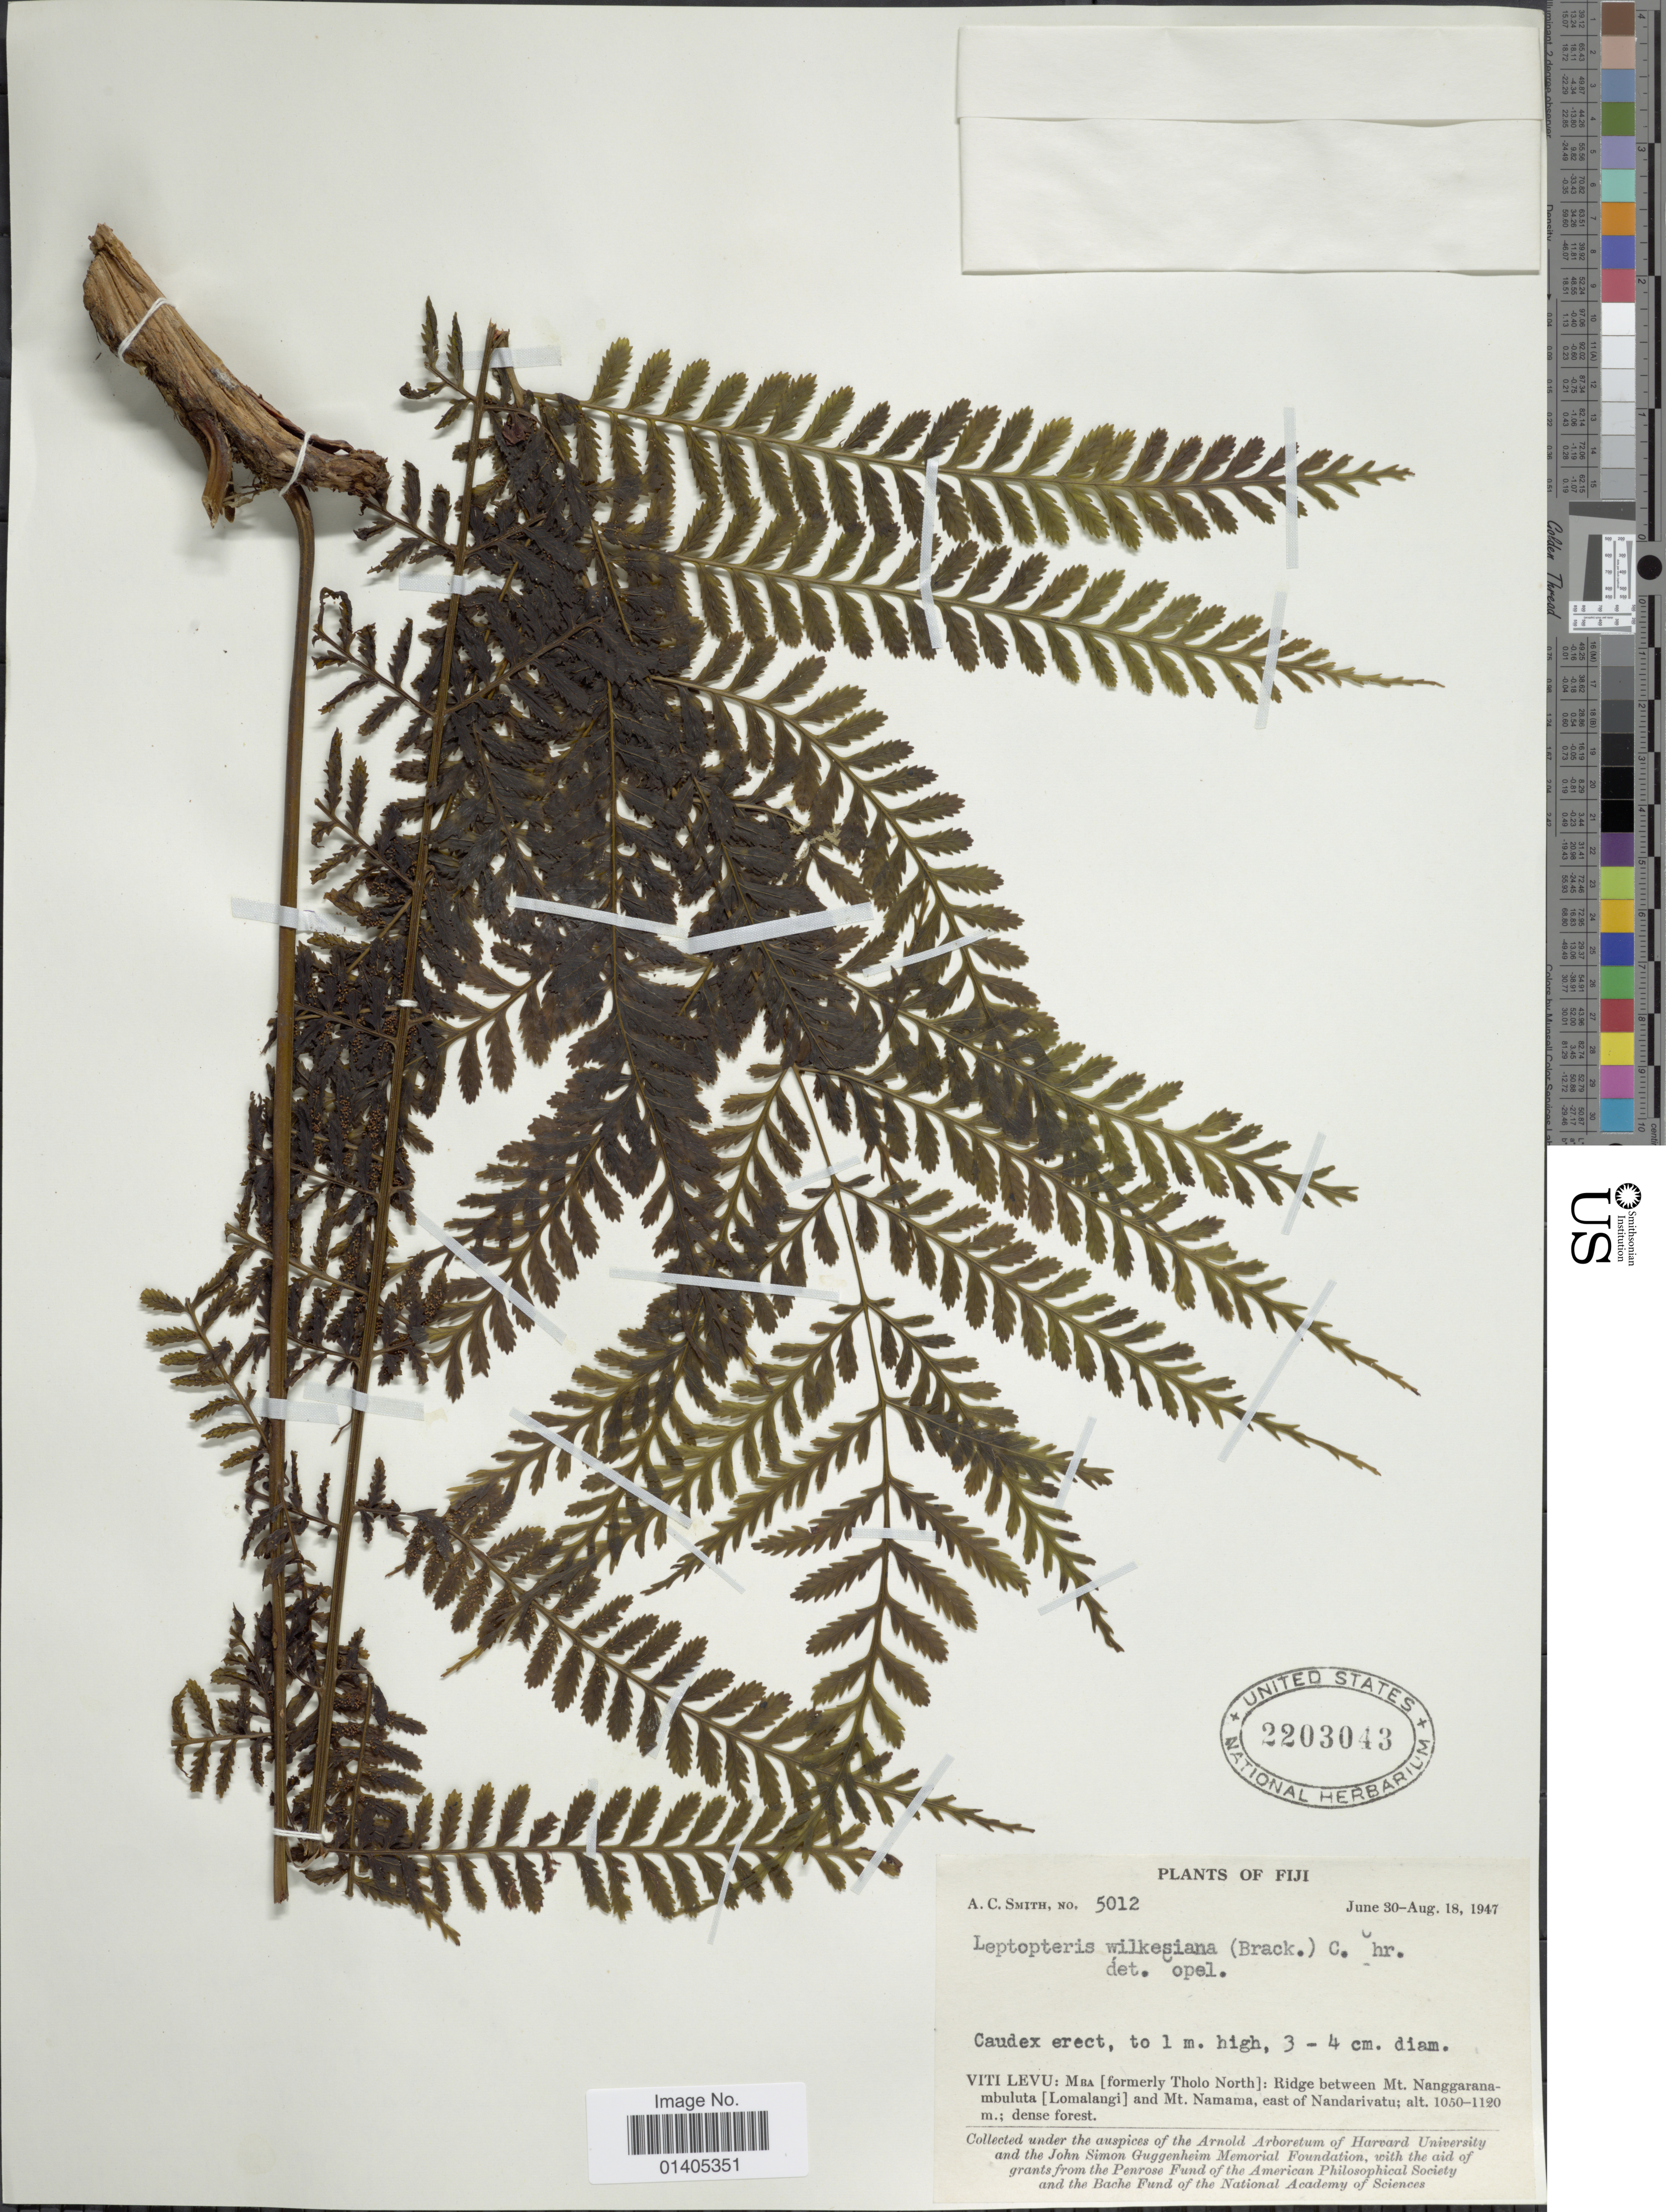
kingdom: Plantae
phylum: Tracheophyta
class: Polypodiopsida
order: Osmundales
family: Osmundaceae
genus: Leptopteris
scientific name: Leptopteris wilkesiana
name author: (Brack.) Christ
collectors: A. C. Smith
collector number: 5012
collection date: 1947-06-30/1947-08-18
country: Fiji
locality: Viti Levu: Mba [formerly Tholo North]: Ridge between Mt Nanggaranambuluta [Lomalangi] and Mt Namama, east of Nandarivatu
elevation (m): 1050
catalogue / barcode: US 2203043